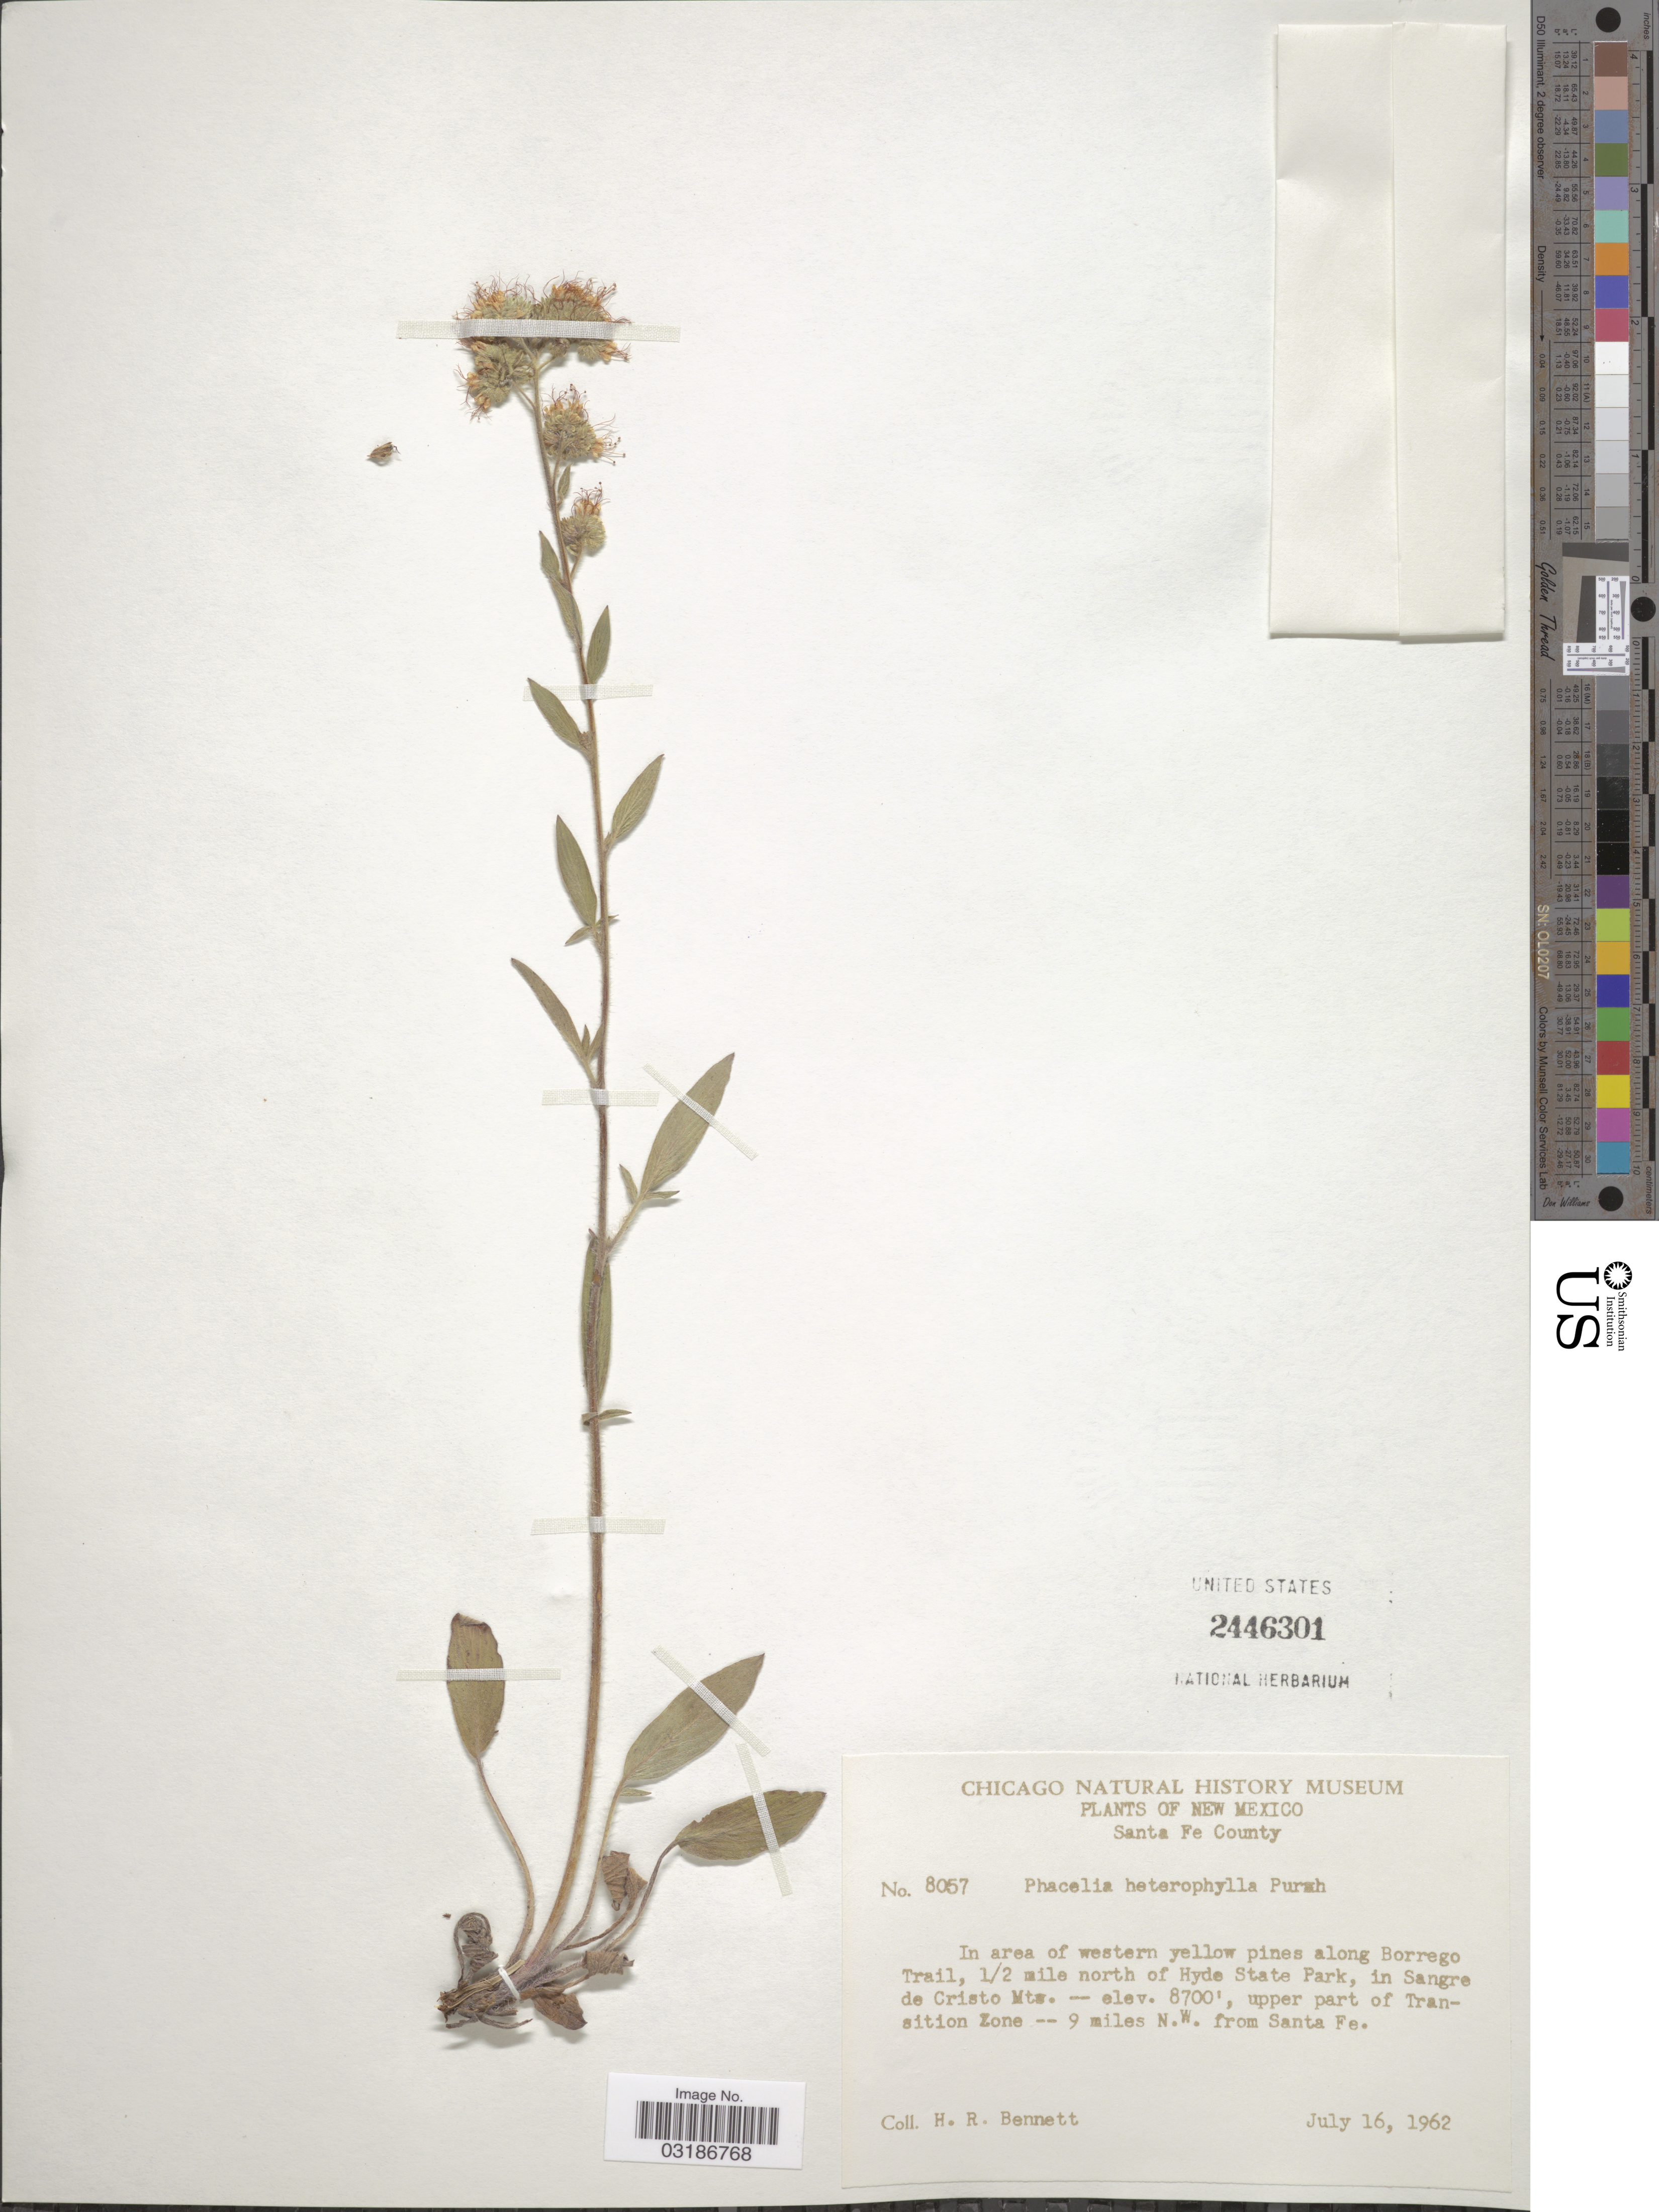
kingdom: Plantae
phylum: Tracheophyta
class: Magnoliopsida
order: Boraginales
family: Hydrophyllaceae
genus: Phacelia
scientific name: Phacelia heterophylla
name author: Pursh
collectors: H. R. Bennett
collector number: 8057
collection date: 1962-07-16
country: United States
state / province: New Mexico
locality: Santa Fe County. In area of western yellow pines along Borrego Trail, 1/2 mile north of Hyde State Park, in Sangre de Cristo Mts., upper part of Transition Zone -- 9 miles N.W. from Santa Fe.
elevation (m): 2652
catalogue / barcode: US 2446301